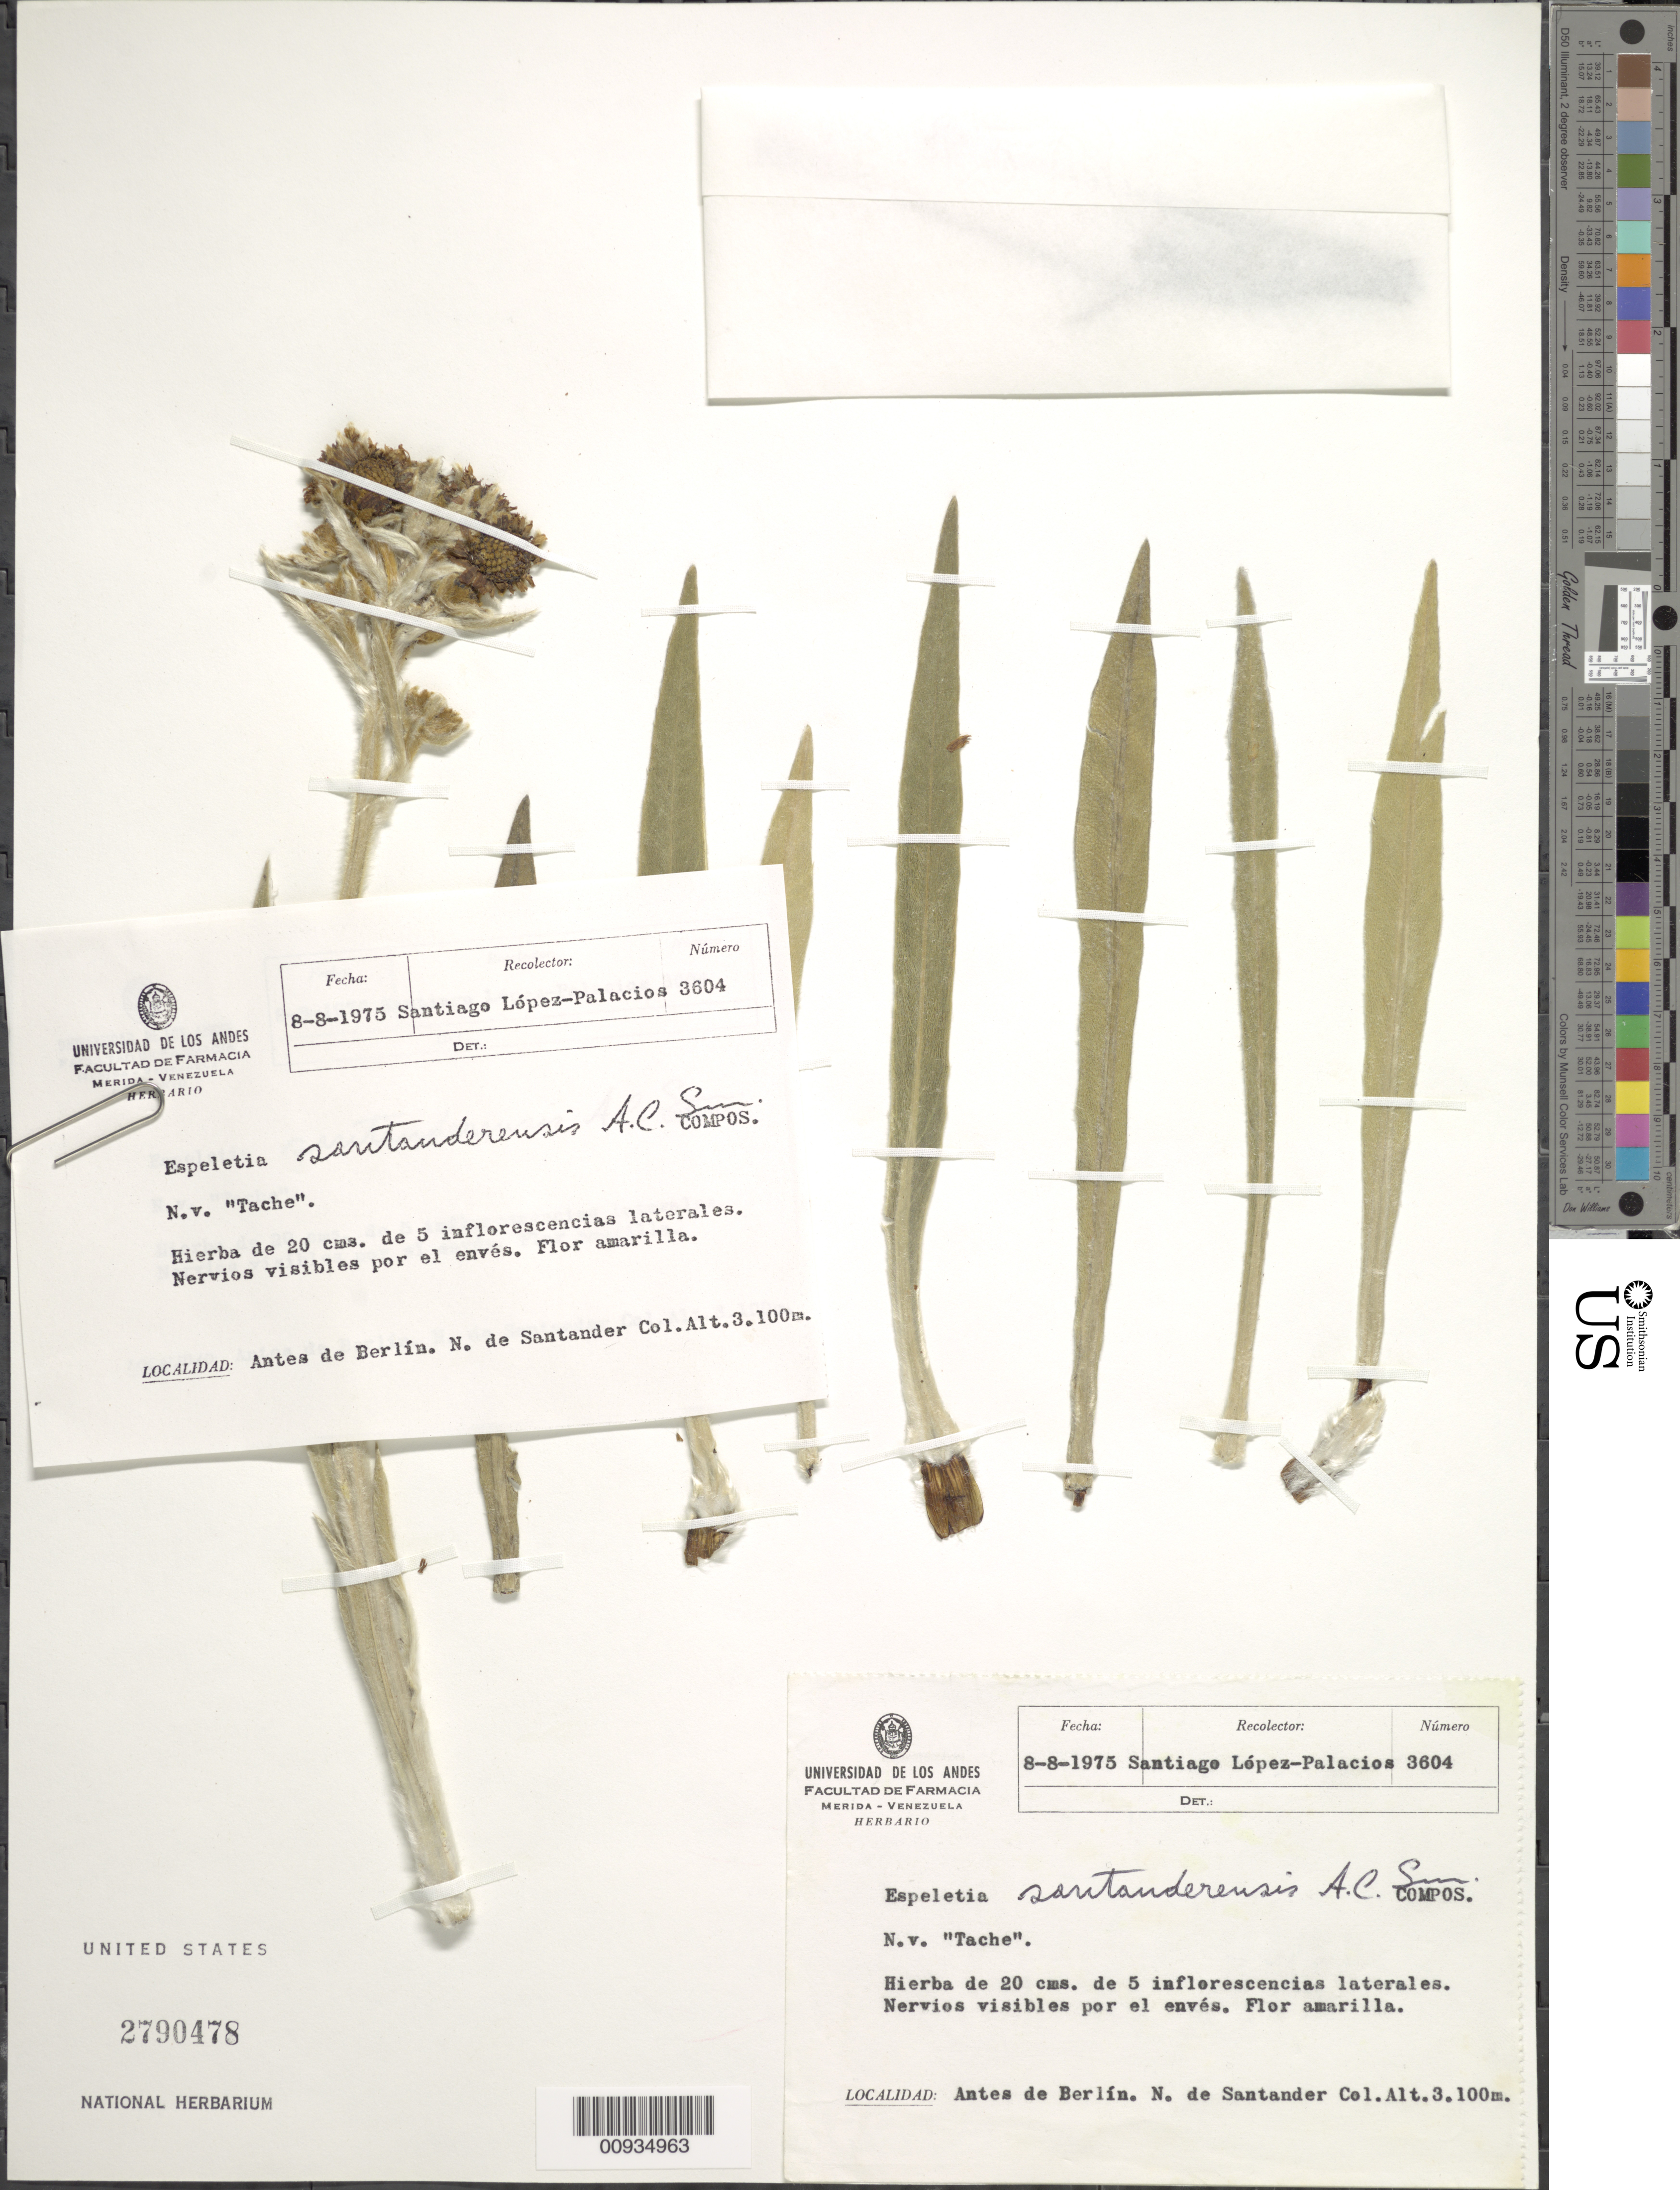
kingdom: Plantae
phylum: Tracheophyta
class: Magnoliopsida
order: Asterales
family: Asteraceae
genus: Espeletiopsis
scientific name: Espeletiopsis santanderensis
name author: (A.C. Sm.) Cuatrec.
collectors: S. López-Palacios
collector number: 3604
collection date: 1975-08-08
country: Colombia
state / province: Norte de Santander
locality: Antes de Berlin, N. de Santander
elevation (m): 3100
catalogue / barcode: US 2790478